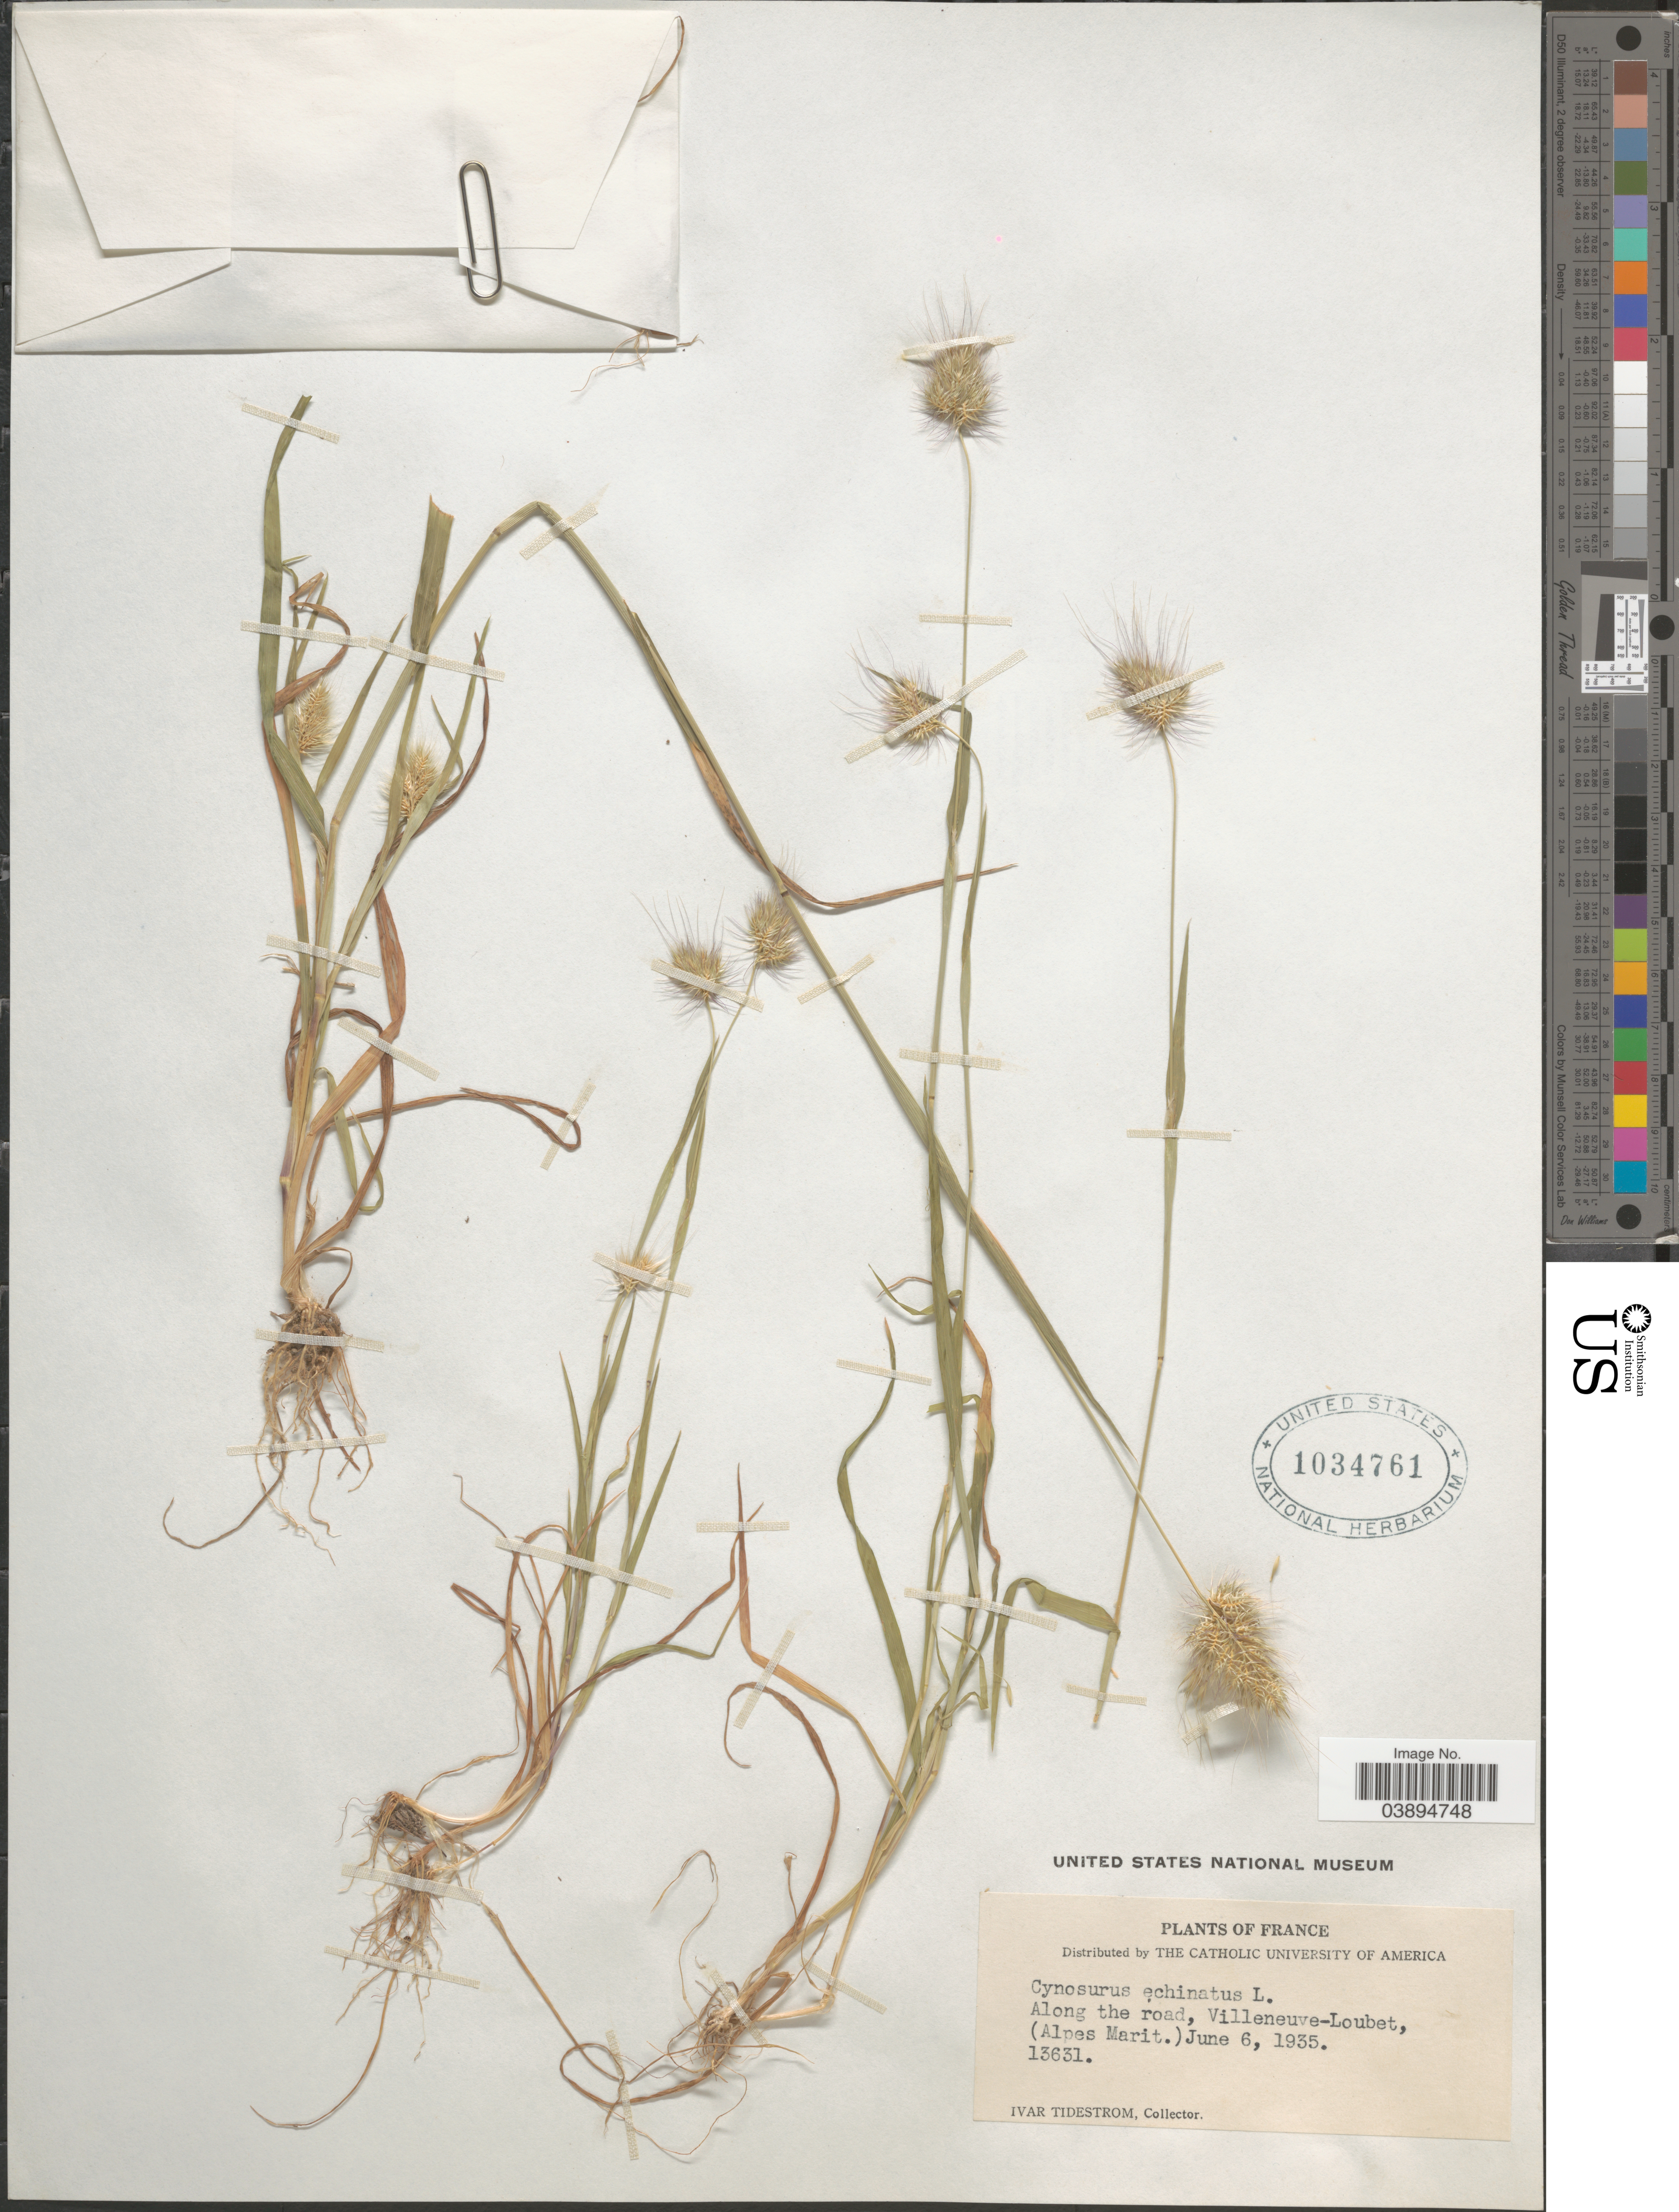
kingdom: Plantae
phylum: Tracheophyta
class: Liliopsida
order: Poales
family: Poaceae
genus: Cynosurus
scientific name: Cynosurus echinatus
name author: L.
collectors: I. F. Tidestrom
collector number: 13631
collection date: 1935-06-06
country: France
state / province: Provence-Alpes-Côte d'Azur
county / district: Alpes-Maritimes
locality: Along the road, Villeneuve-Loubet, (Alpes Marit.).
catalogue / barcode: US 1034761